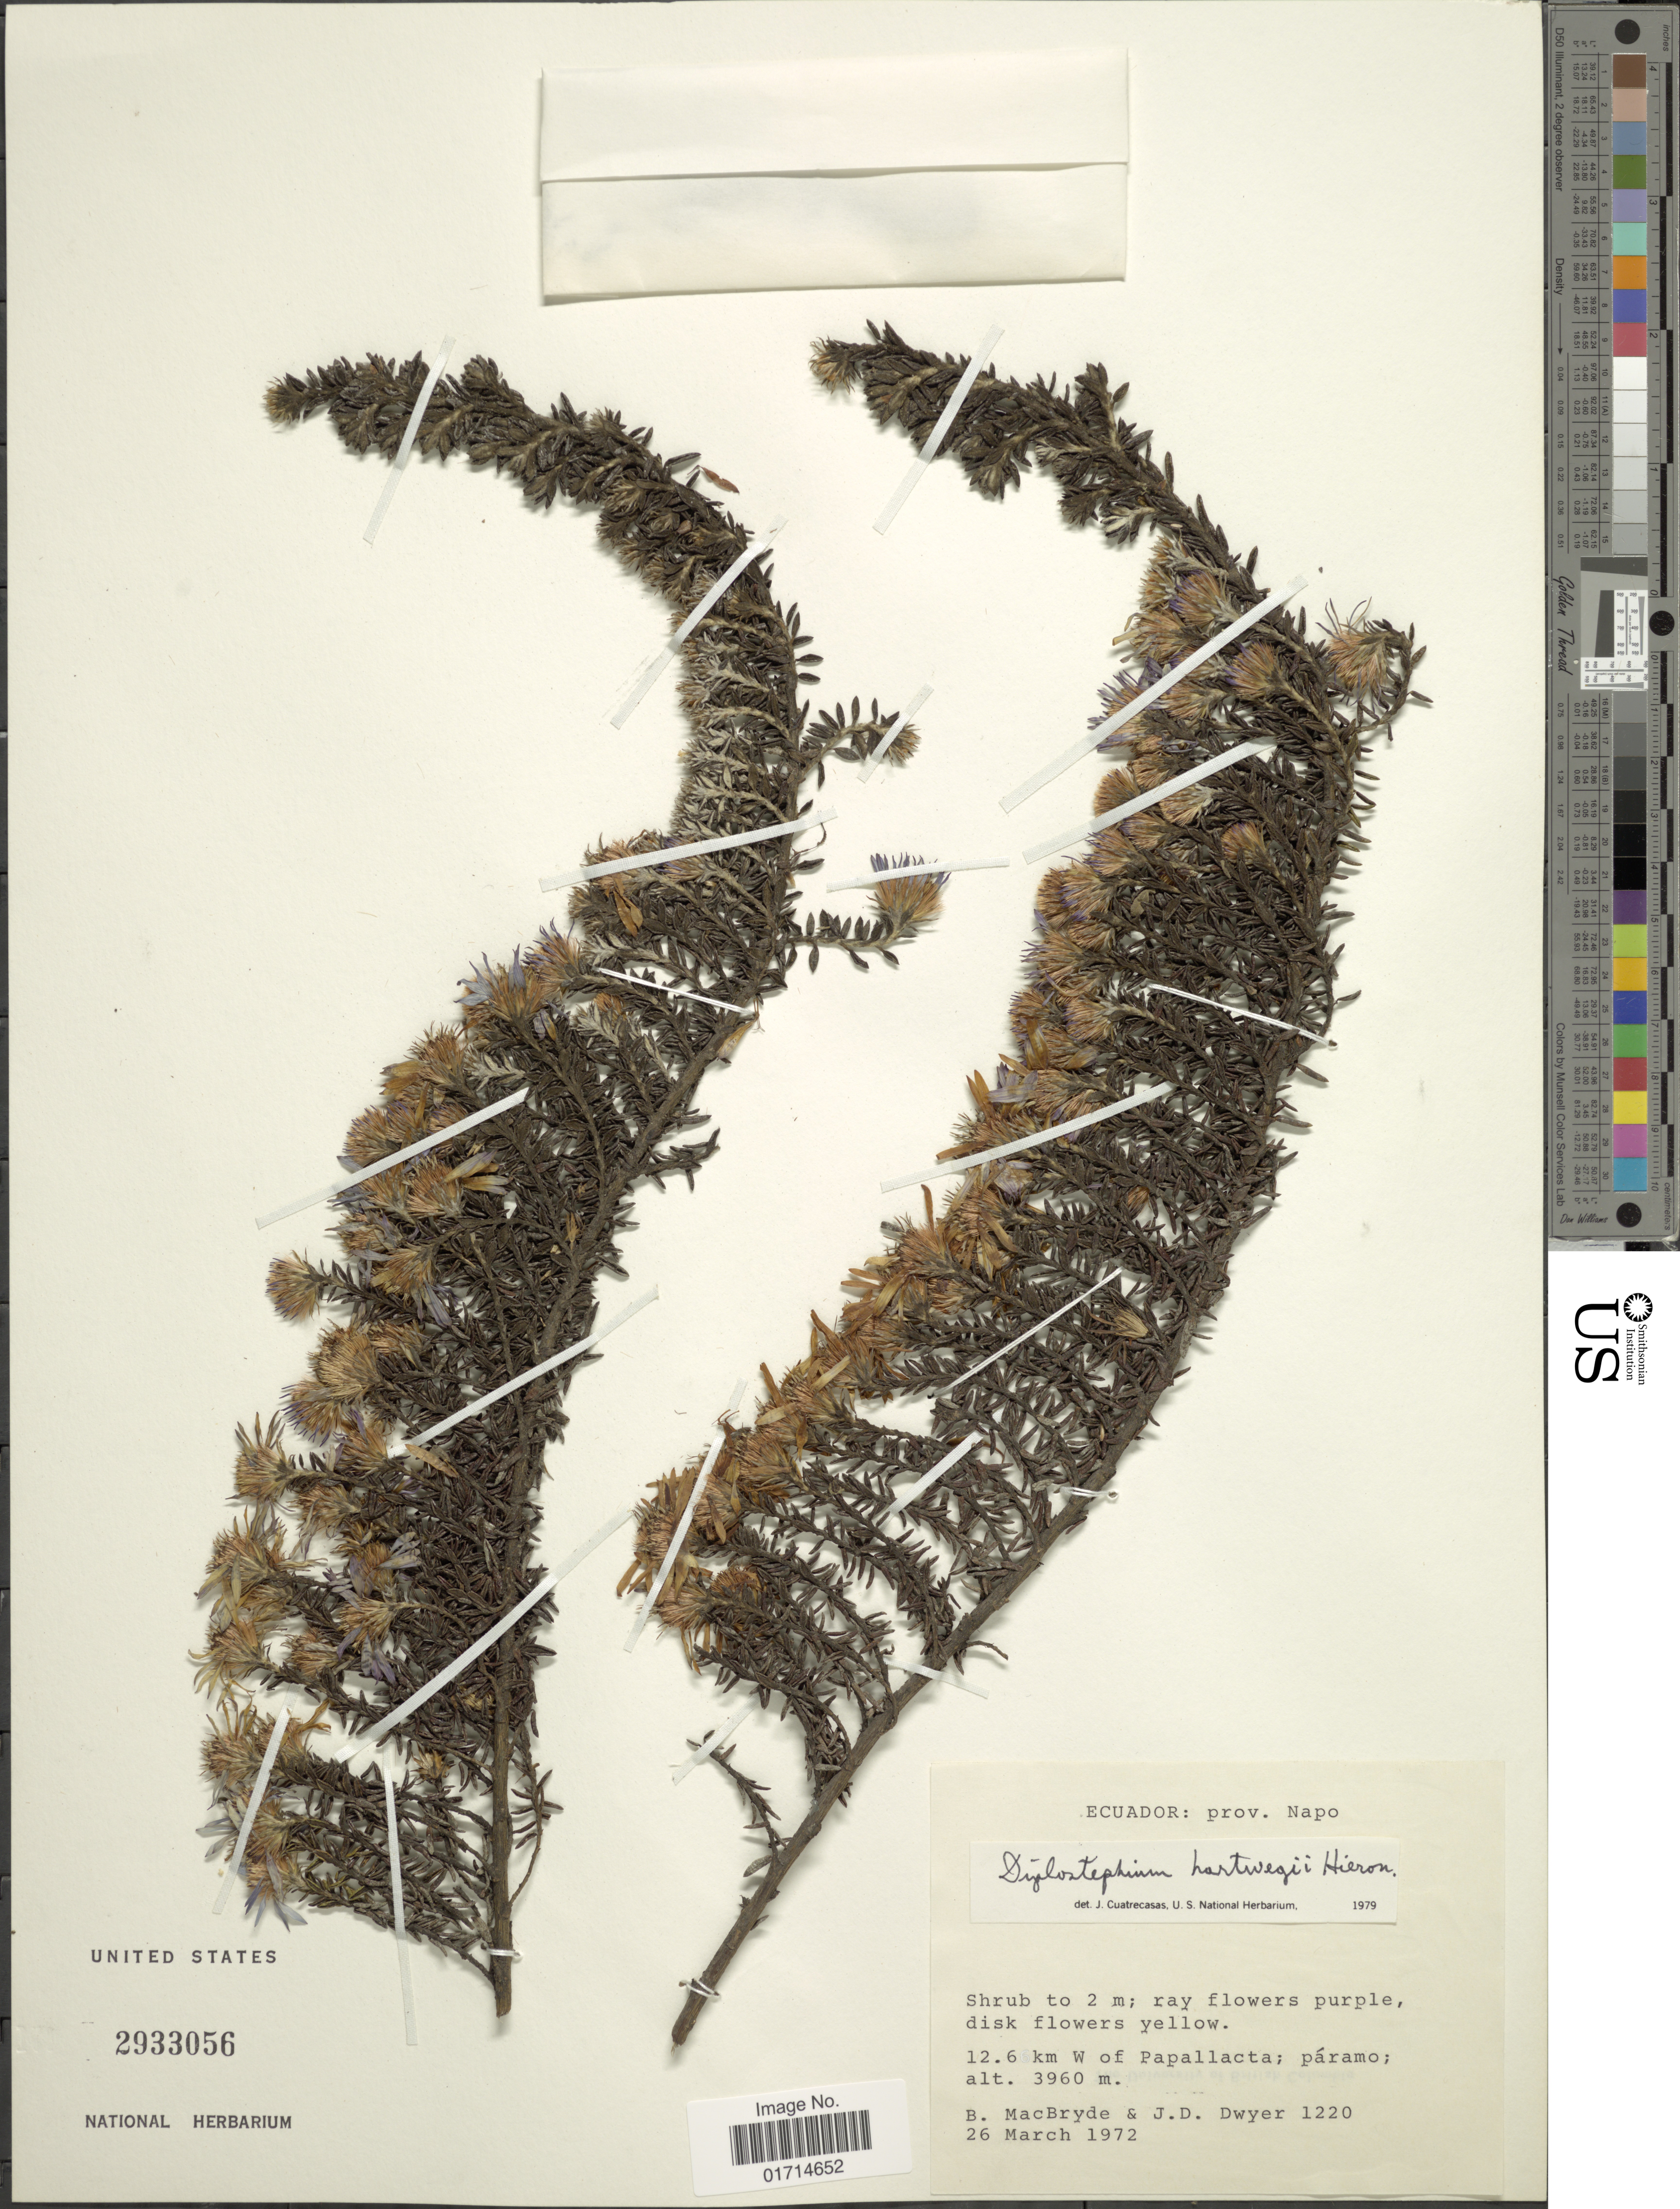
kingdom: Plantae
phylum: Tracheophyta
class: Magnoliopsida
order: Asterales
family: Asteraceae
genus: Diplostephium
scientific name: Diplostephium hartwegii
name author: Hieron.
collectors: B. MacBryde & J. D. Dwyer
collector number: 1220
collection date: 1972-03-26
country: Ecuador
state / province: Napo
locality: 12.6 km W of Papallacta; Paramo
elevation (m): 3960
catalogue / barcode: US 2933056